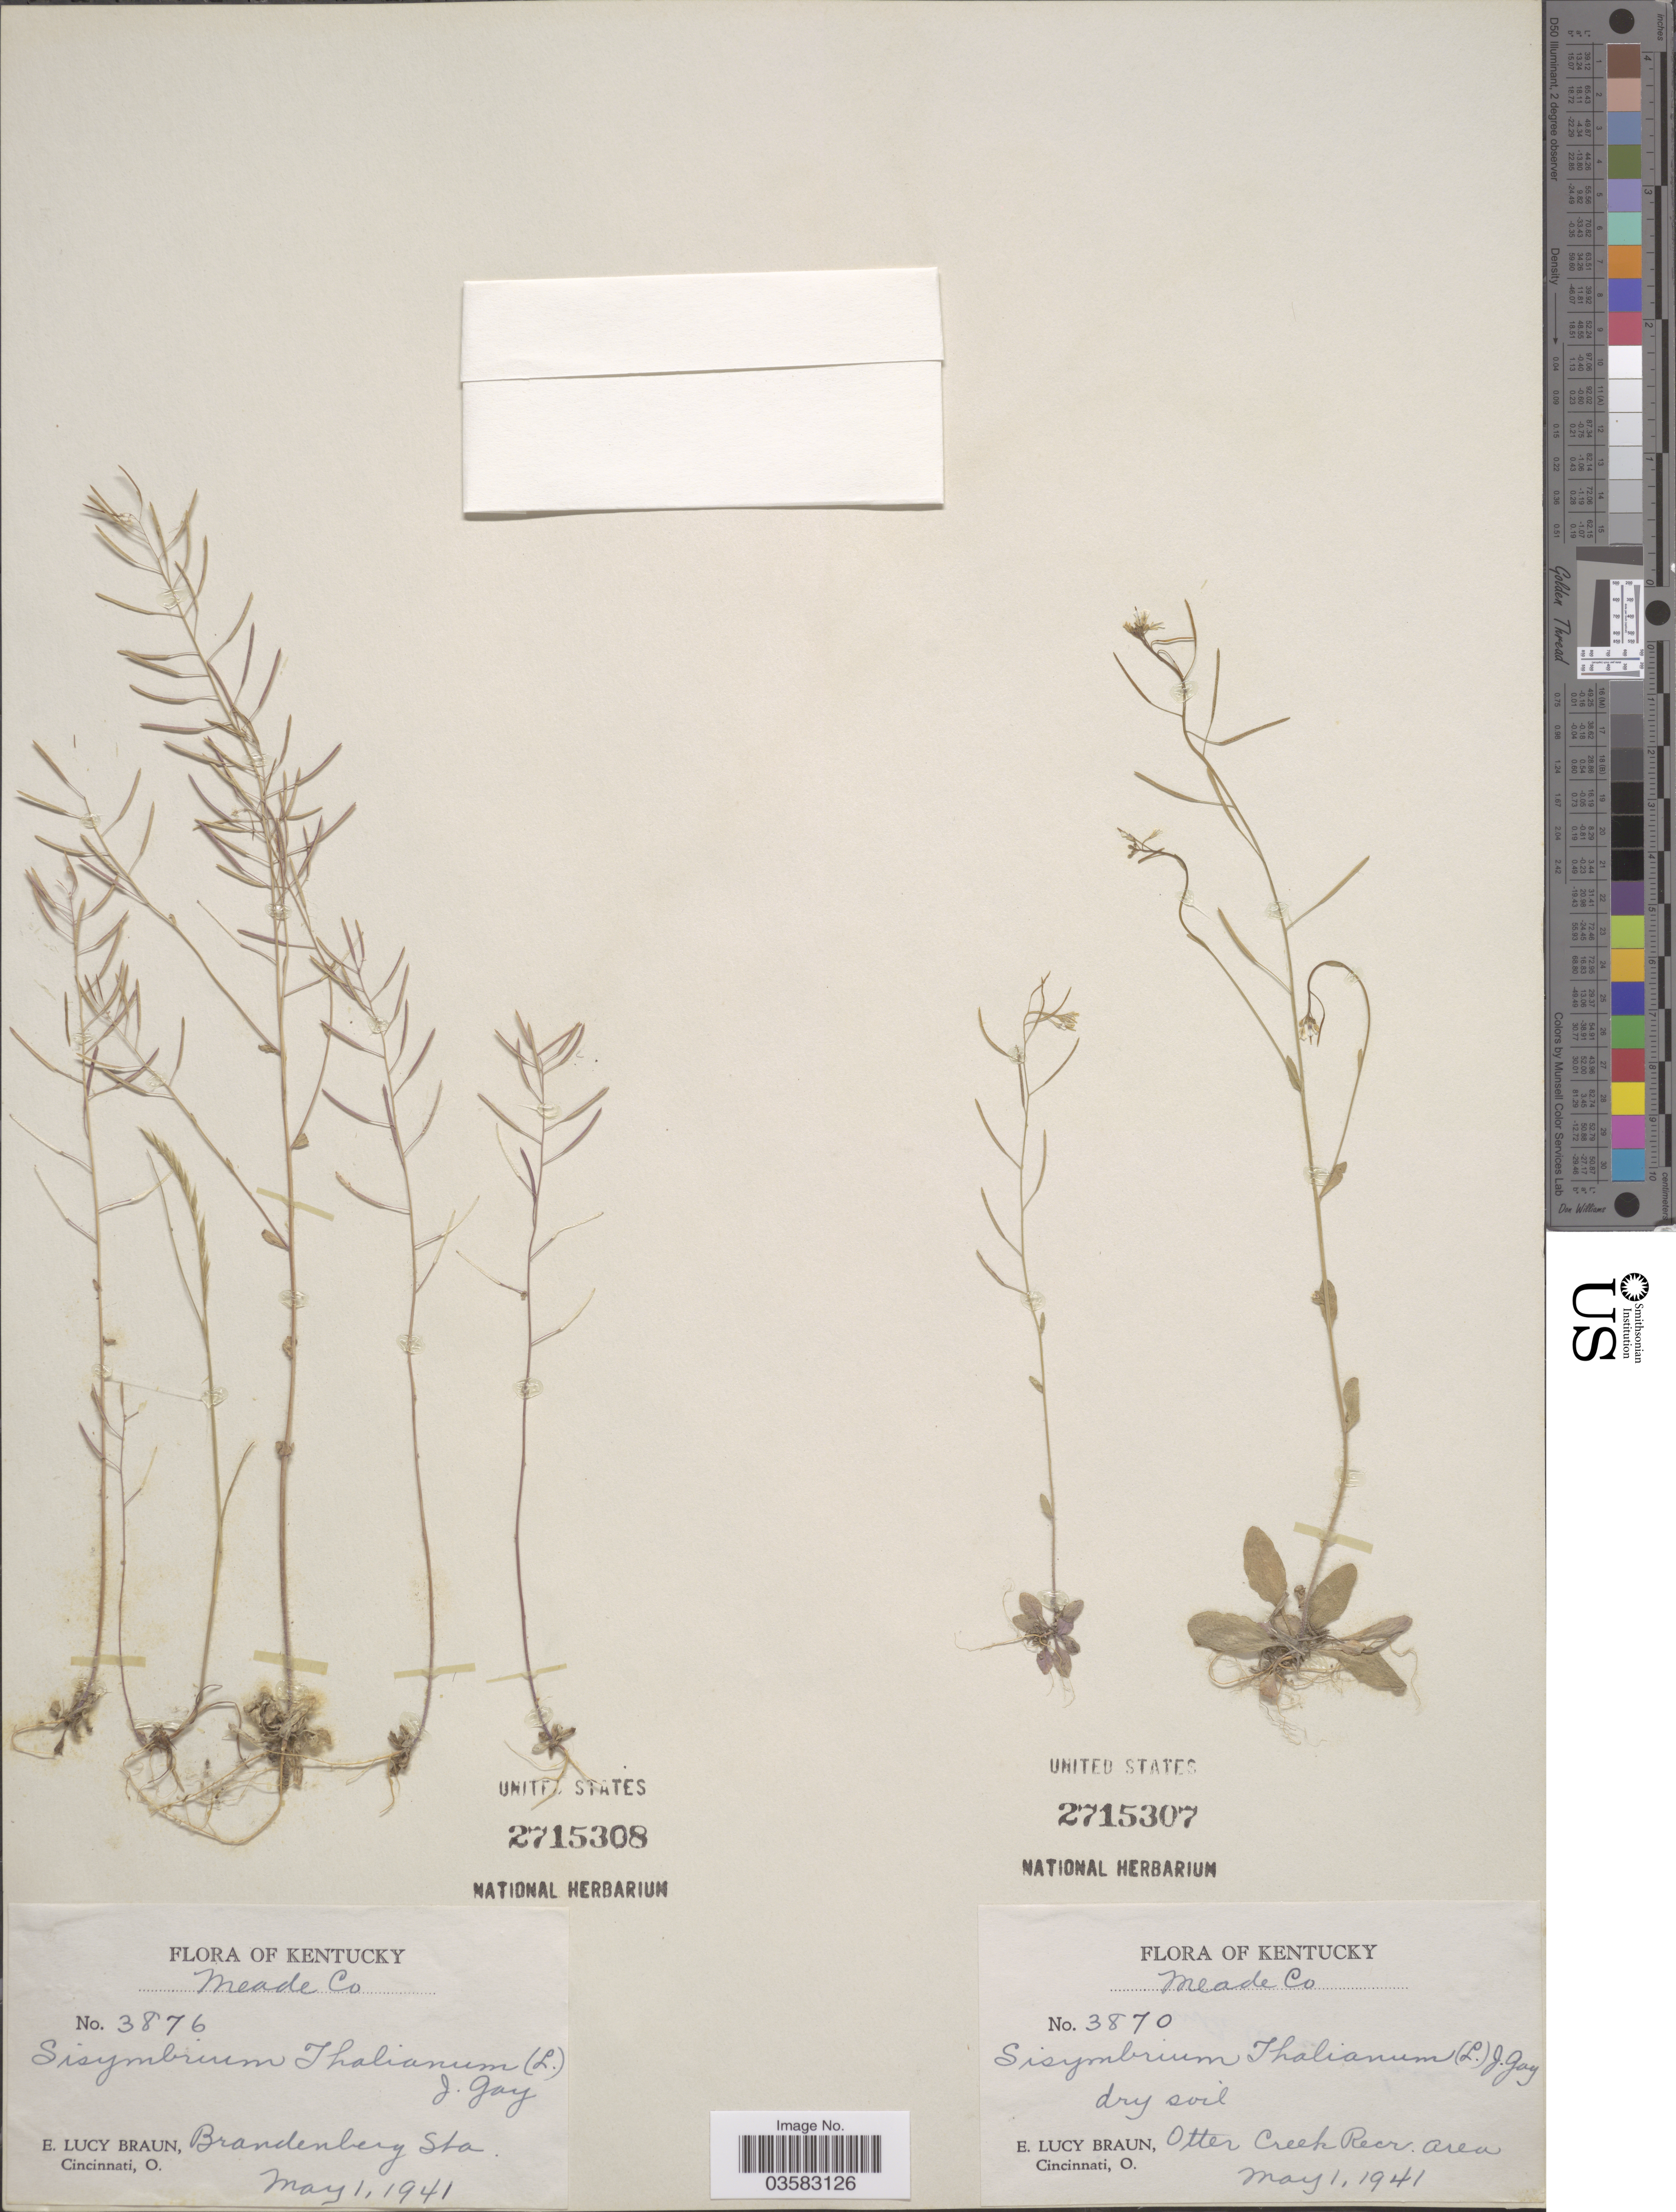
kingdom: Plantae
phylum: Tracheophyta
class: Magnoliopsida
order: Brassicales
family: Brassicaceae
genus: Sisymbrium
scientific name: Sisymbrium thalianum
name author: (L.) J. Gay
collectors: E. L. Braun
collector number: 3876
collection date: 1941-05-01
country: United States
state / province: Kentucky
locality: Meade Co. Brandenberg Sta.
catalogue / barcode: US 2715308